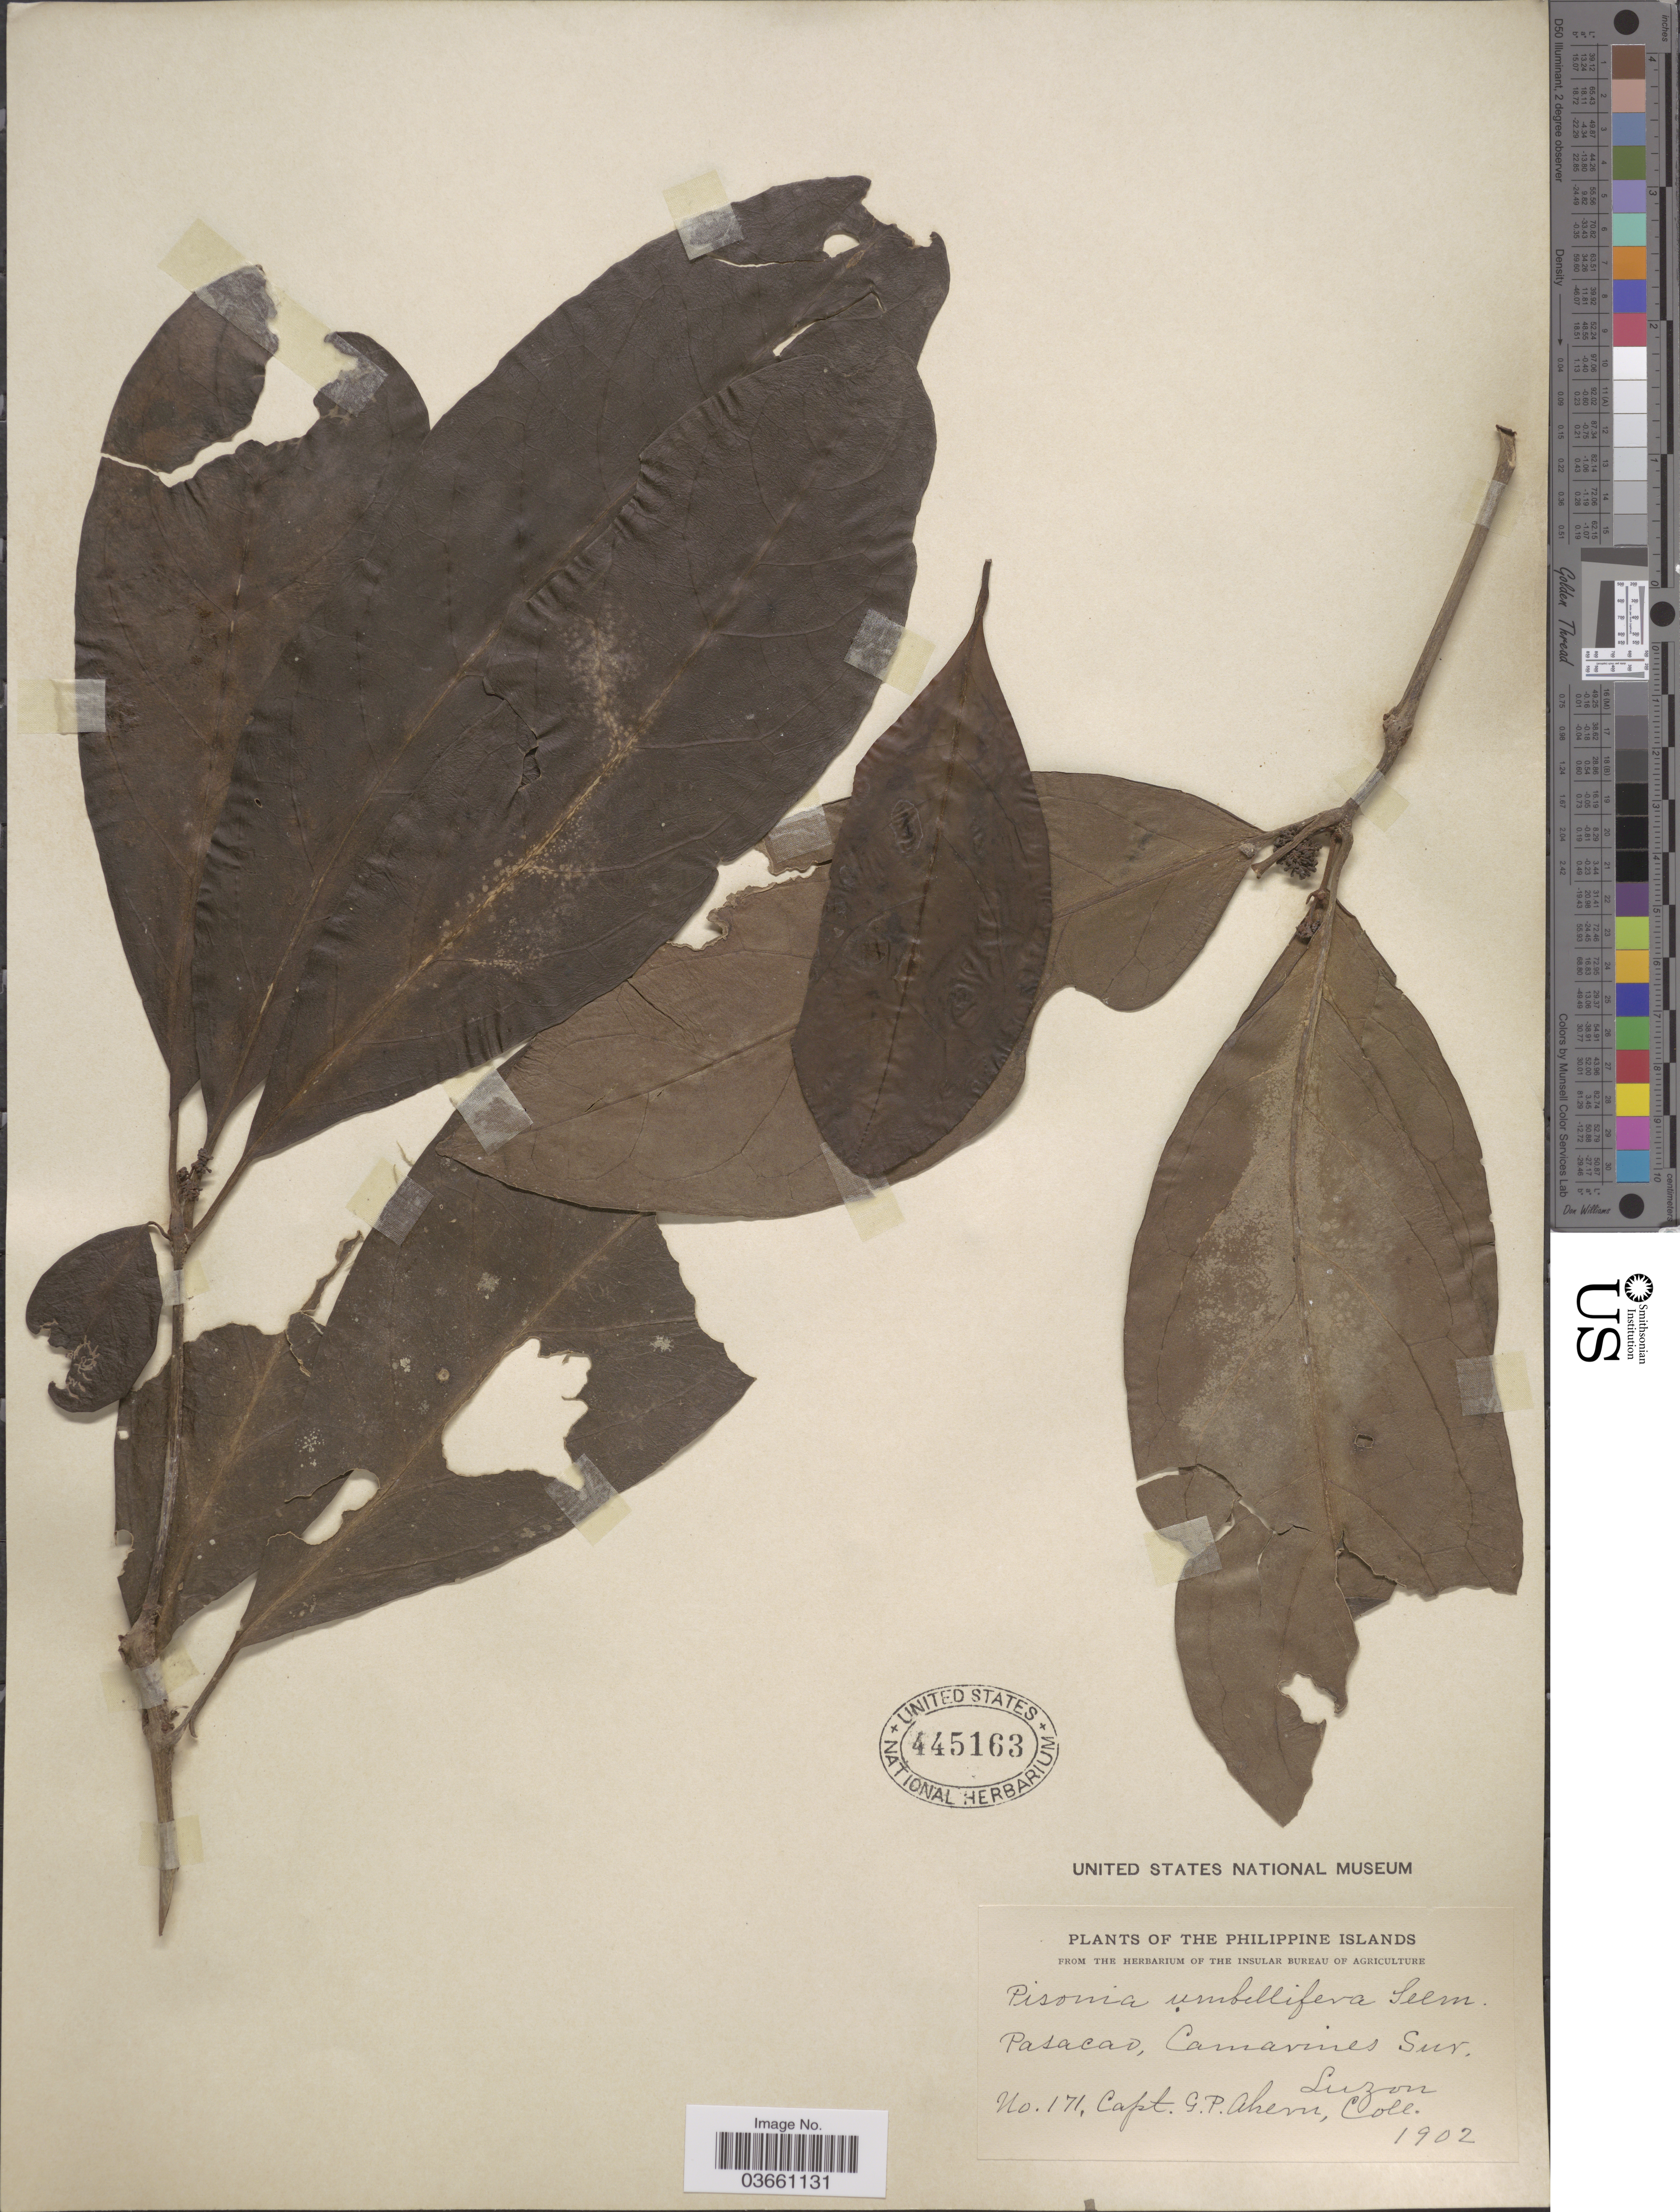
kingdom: Plantae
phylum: Tracheophyta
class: Magnoliopsida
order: Caryophyllales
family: Nyctaginaceae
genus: Pisonia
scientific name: Pisonia umbellifera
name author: (J.R. Forst. & G. Forst.) Seem.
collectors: G. Ahern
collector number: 171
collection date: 1902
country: Philippines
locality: Pasacao, Camarines Sur. Luzon.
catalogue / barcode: US 445163